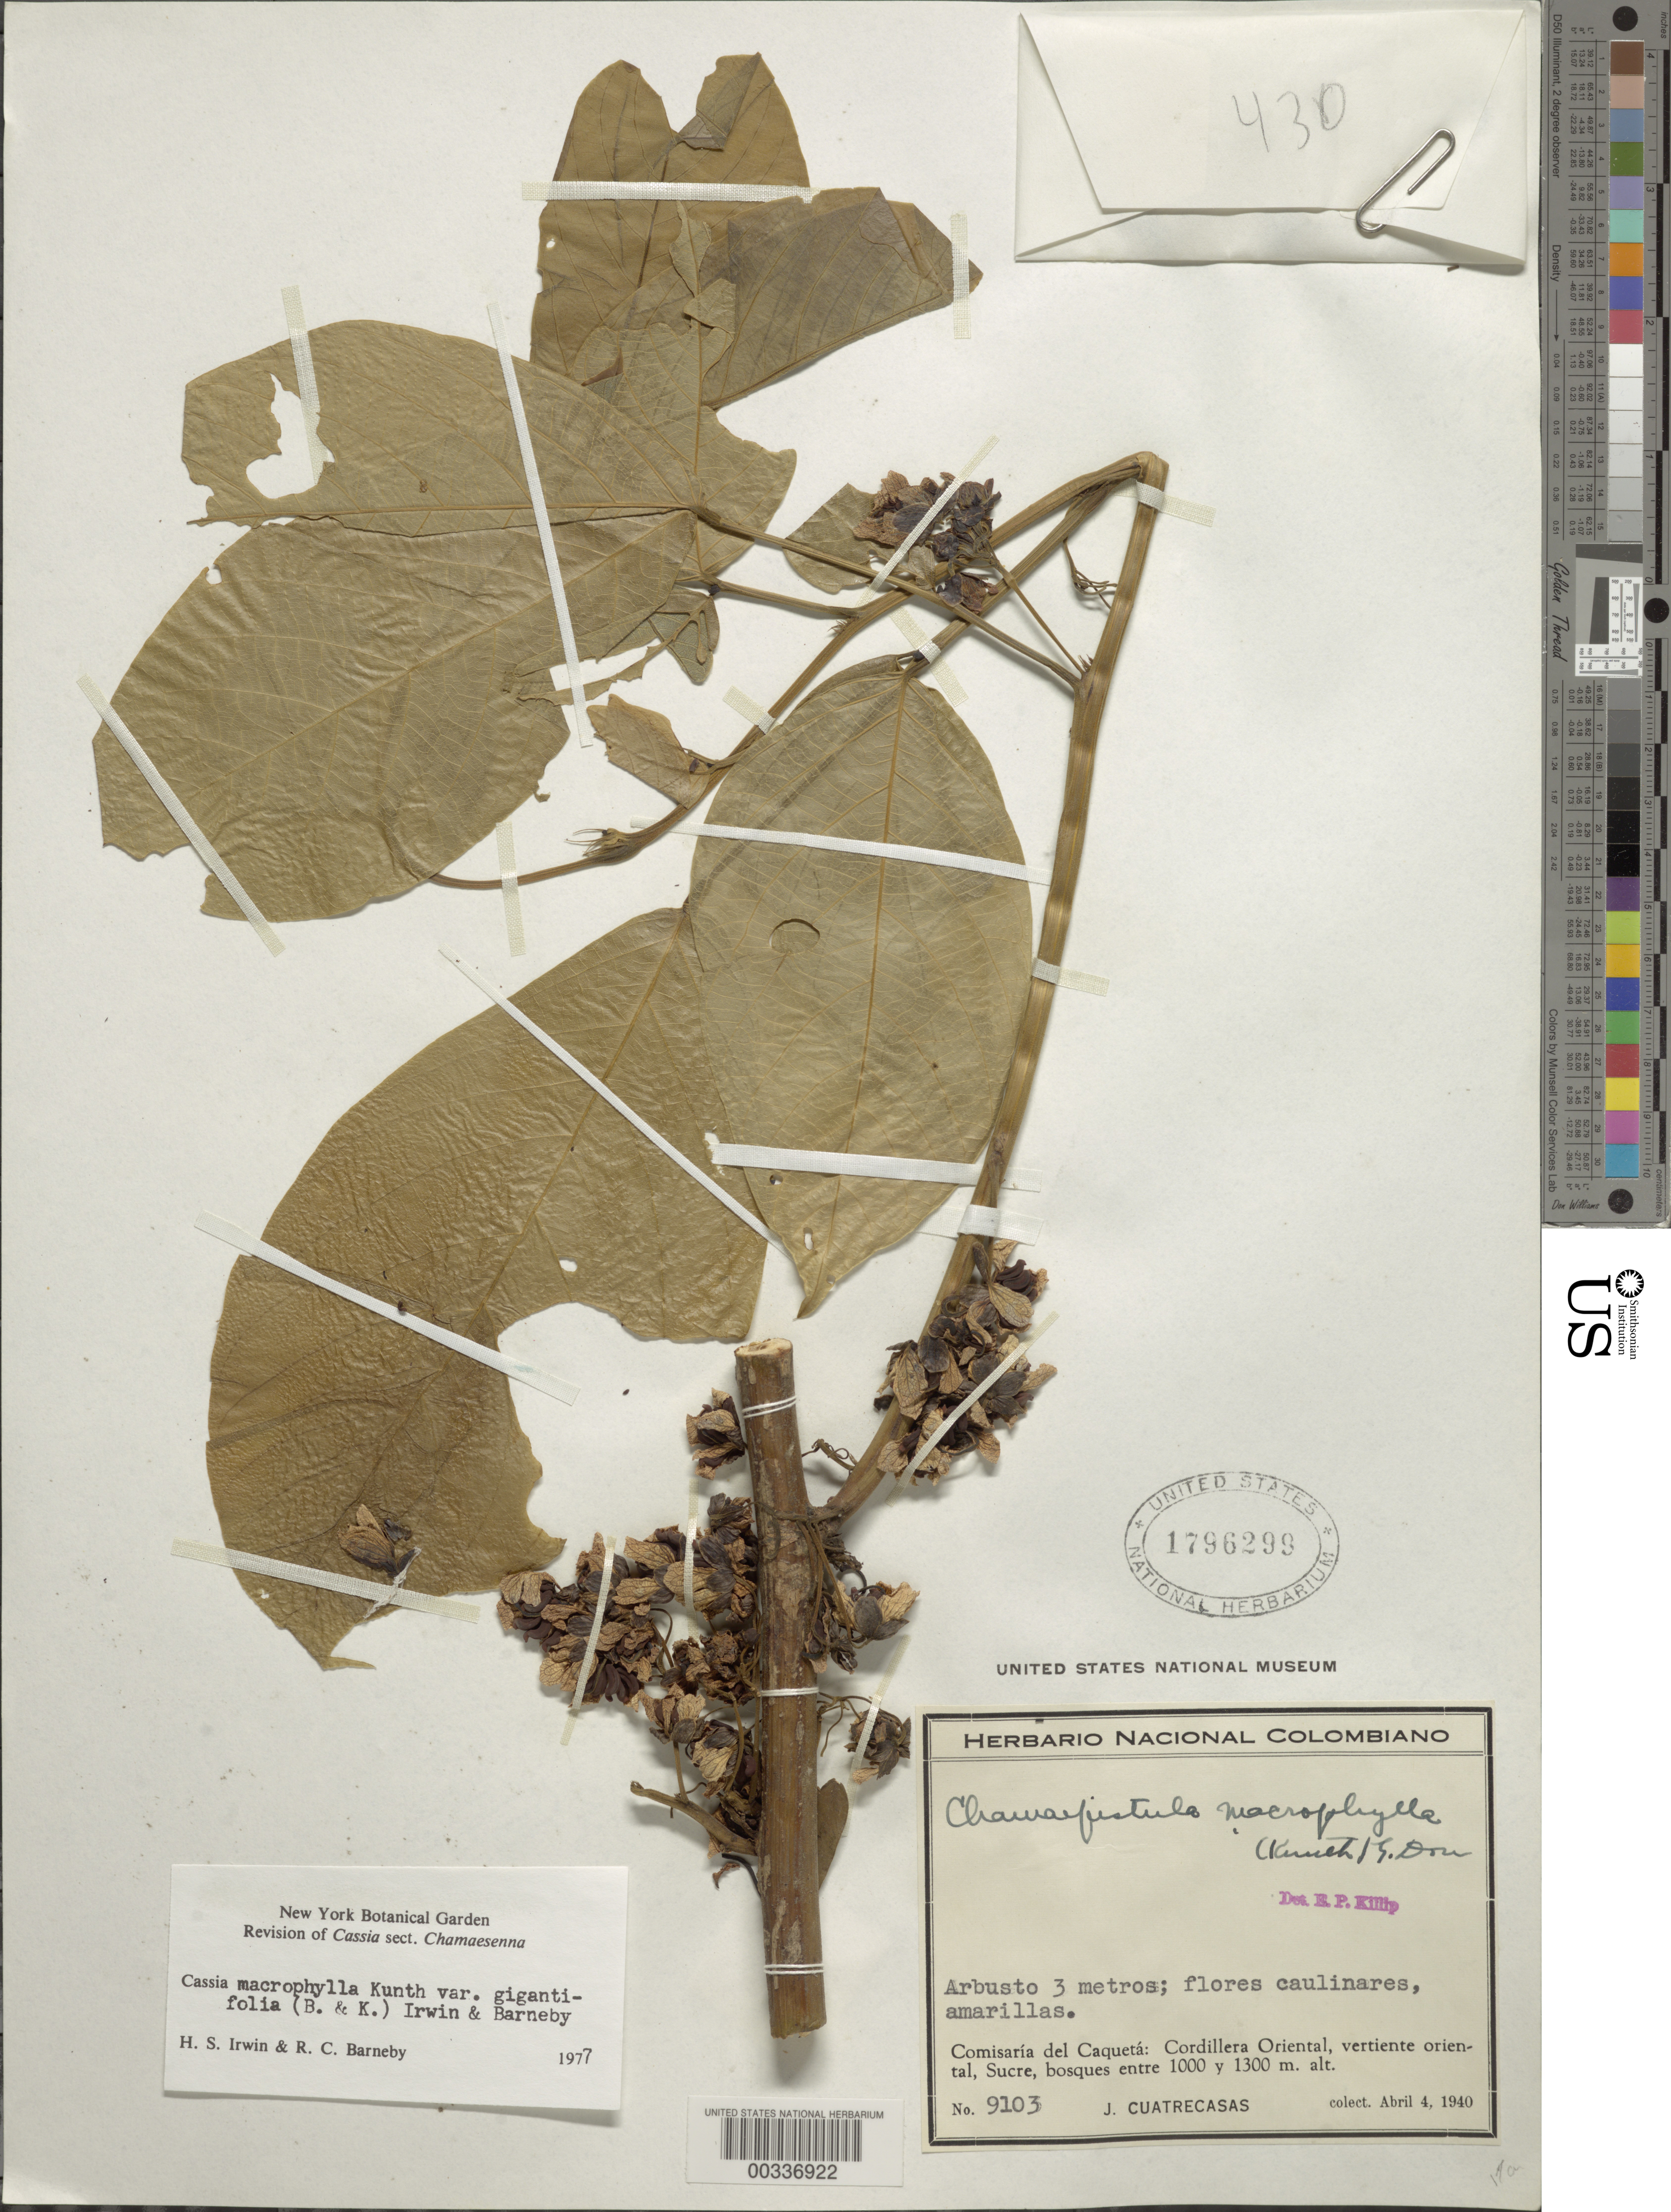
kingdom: Plantae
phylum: Tracheophyta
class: Magnoliopsida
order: Fabales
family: Fabaceae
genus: Senna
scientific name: Senna macrophylla var. gigantifolia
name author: (Britton & Killip) H.S. Irwin & Barneby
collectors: J. Cuatrecasas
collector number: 9103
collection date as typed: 04 Apr 1940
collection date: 1940-04-04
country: Colombia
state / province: Caquetá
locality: Cordillera Oriental, Vertiente Oriental, Sucre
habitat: Forest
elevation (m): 1000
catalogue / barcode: US 1796299